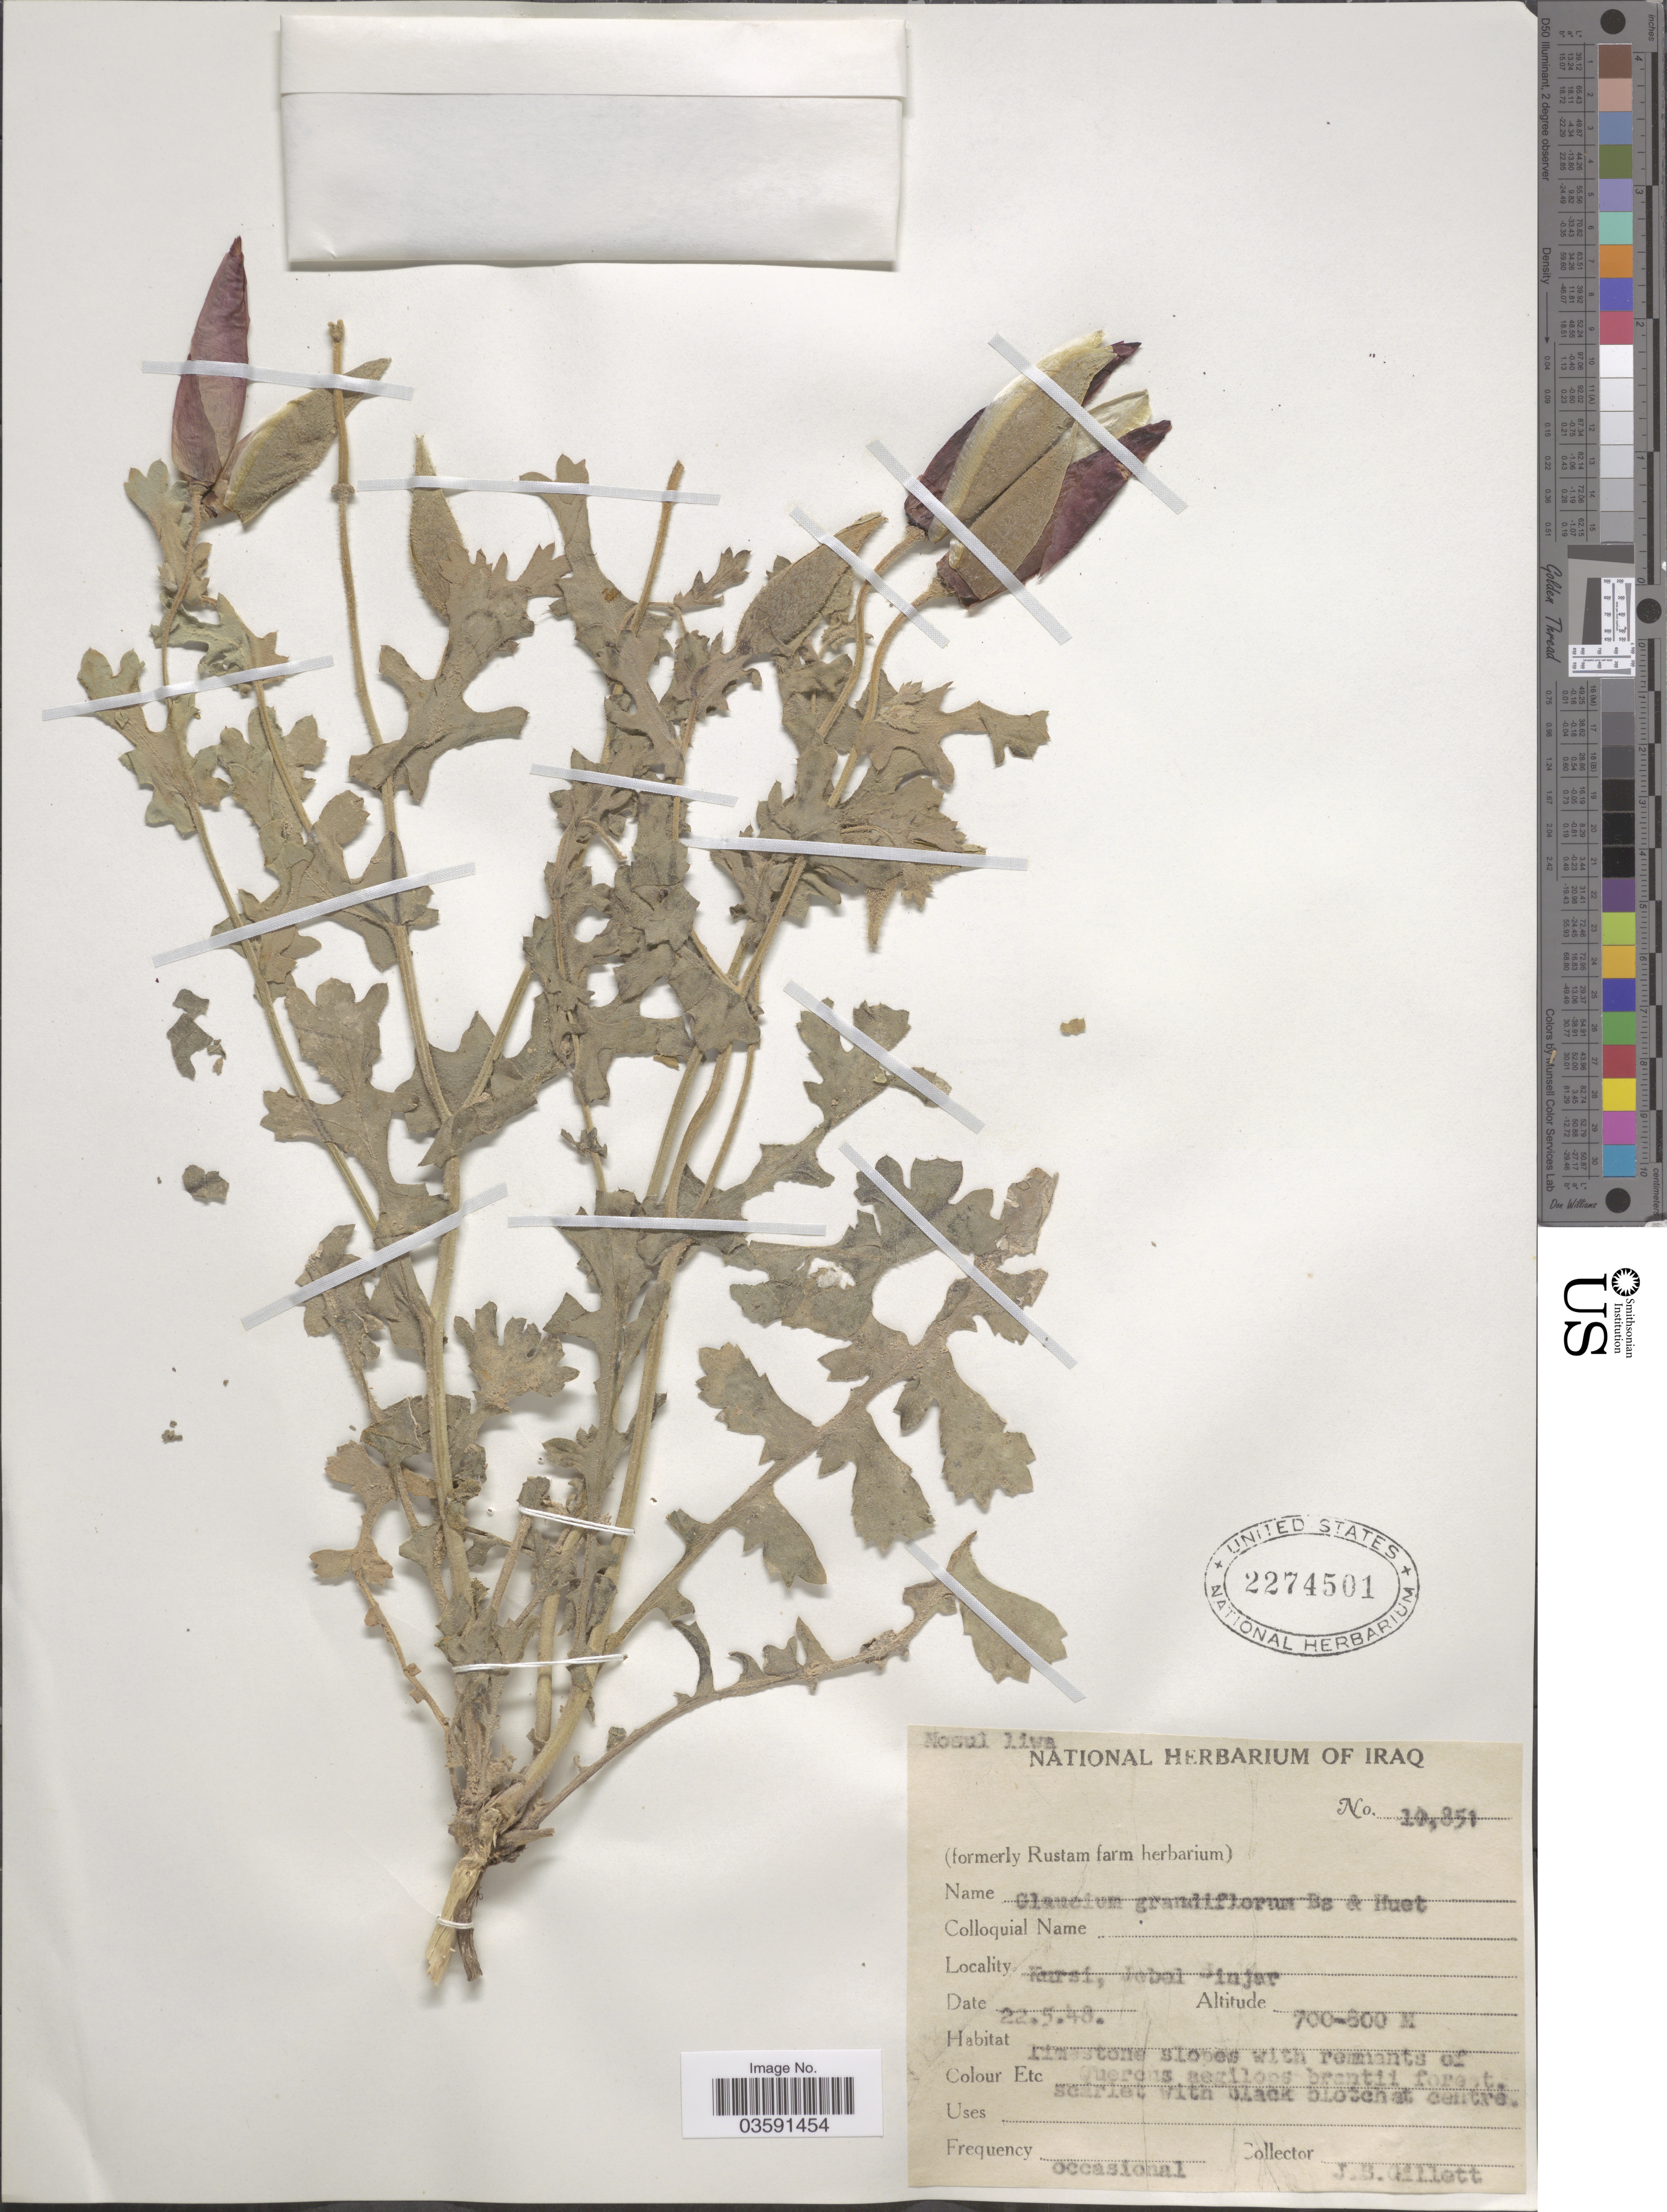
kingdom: Plantae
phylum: Tracheophyta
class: Magnoliopsida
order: Ranunculales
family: Papaveraceae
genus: Glaucium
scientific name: Glaucium grandiflorum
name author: Boiss. & A. Huet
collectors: J. B. Gillett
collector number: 10851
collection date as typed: Transcribed d/m/y: 22/5/48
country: Iraq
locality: Mosul liwa. Kursi, Jebel Sinjar.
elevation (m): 700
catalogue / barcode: US 2274501